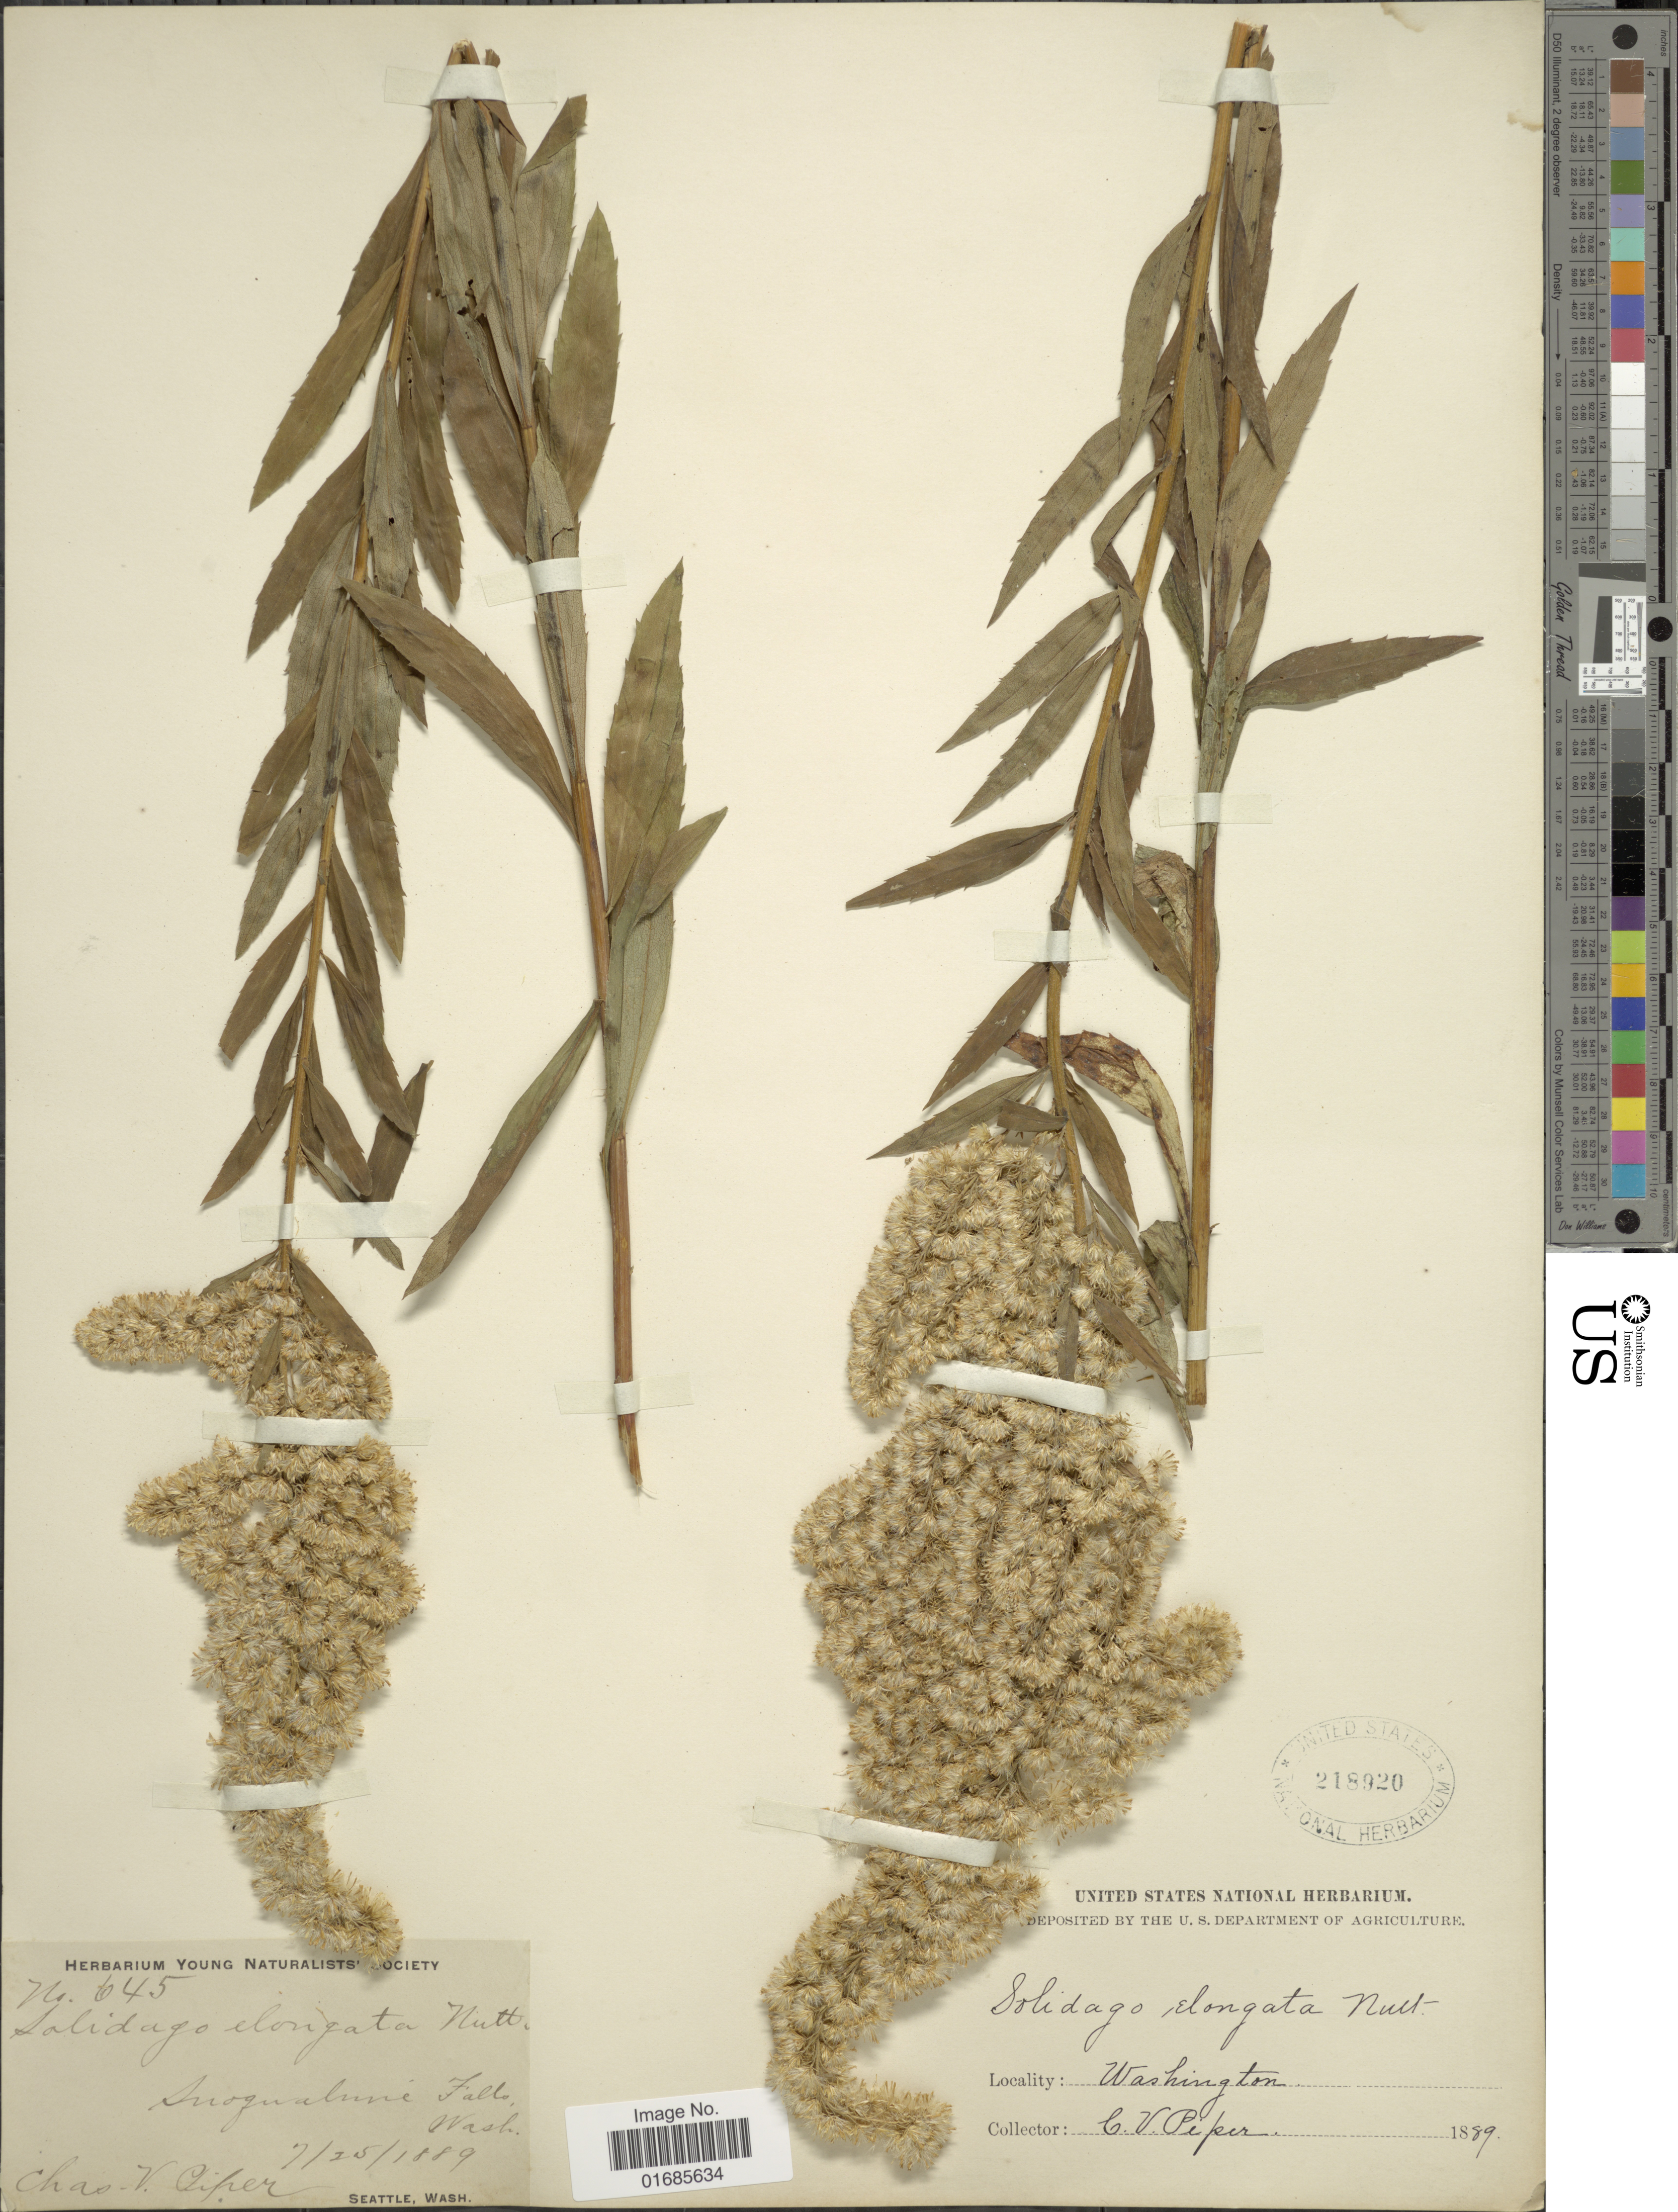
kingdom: Plantae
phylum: Tracheophyta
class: Magnoliopsida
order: Asterales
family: Asteraceae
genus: Solidago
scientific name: Solidago canadensis var. salebrosa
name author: (Piper) M.E. Jones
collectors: C. V. Piper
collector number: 645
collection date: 1889-07-25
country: United States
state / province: Washington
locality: Anogualune Falls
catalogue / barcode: US 218920